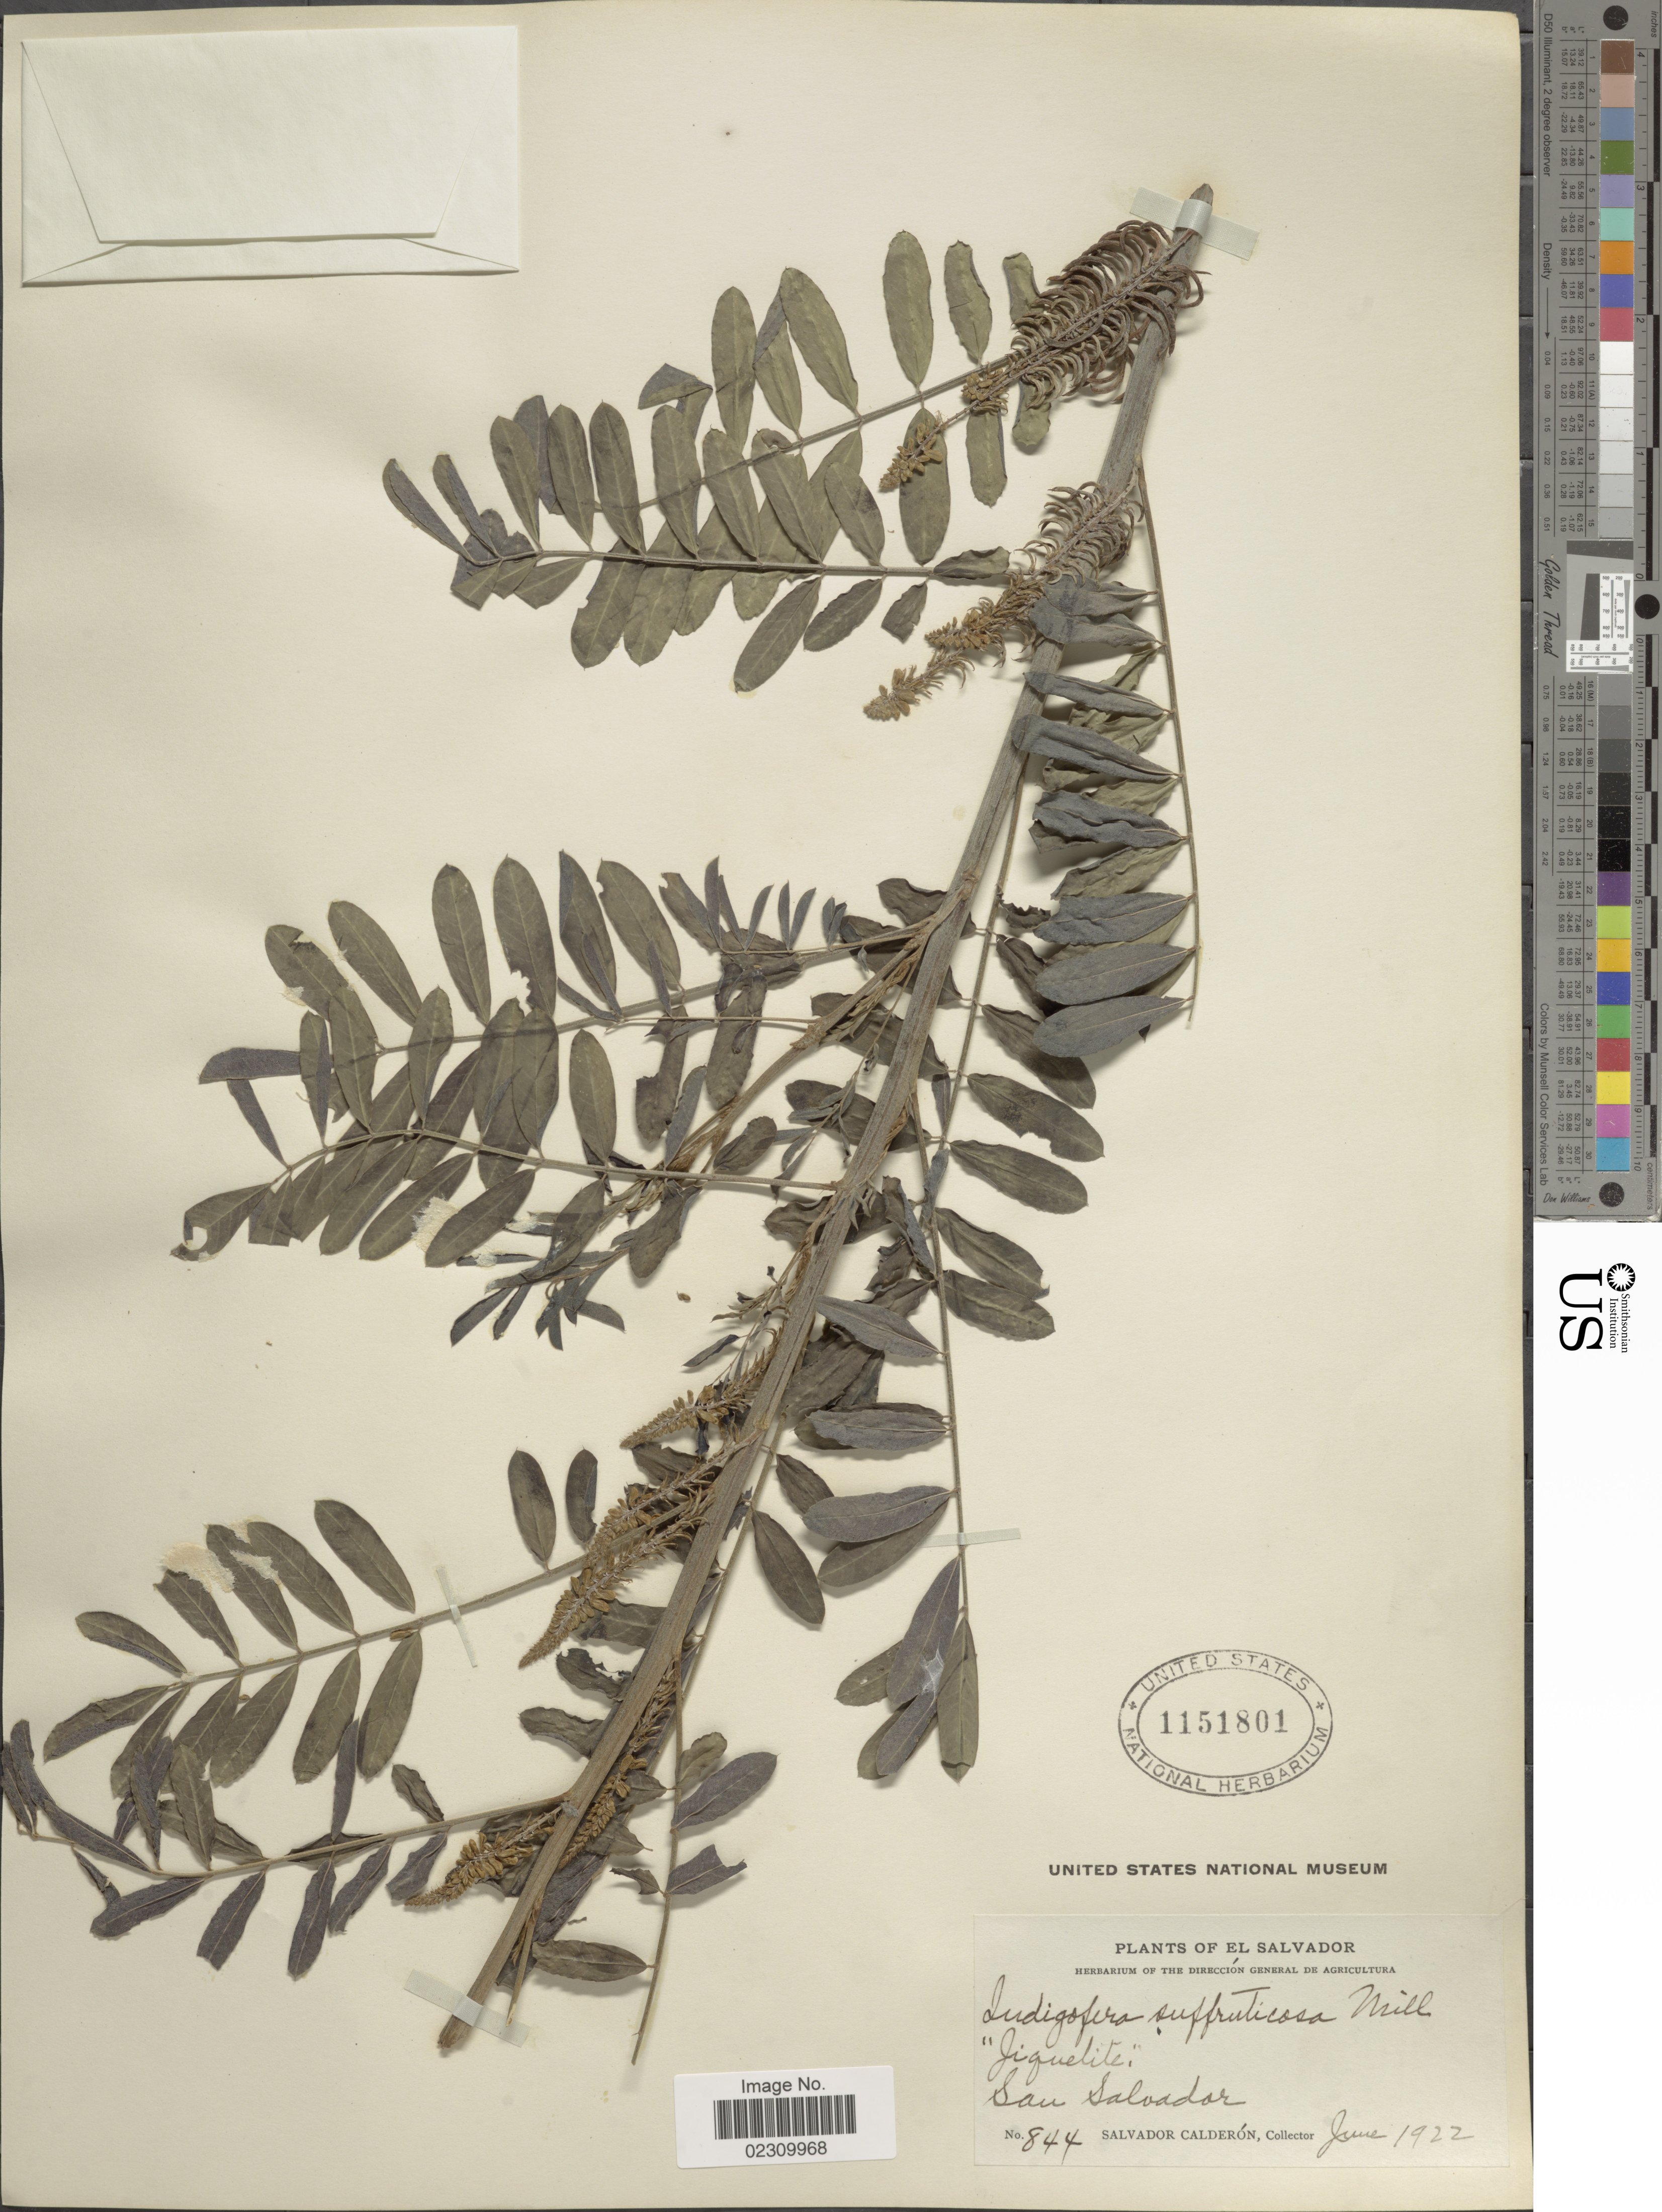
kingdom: Plantae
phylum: Tracheophyta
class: Magnoliopsida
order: Fabales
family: Fabaceae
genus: Indigofera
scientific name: Indigofera suffruticosa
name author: Mill.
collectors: S. Calderón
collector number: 844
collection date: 1922-06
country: El Salvador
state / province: San Salvador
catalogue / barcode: US 1151801